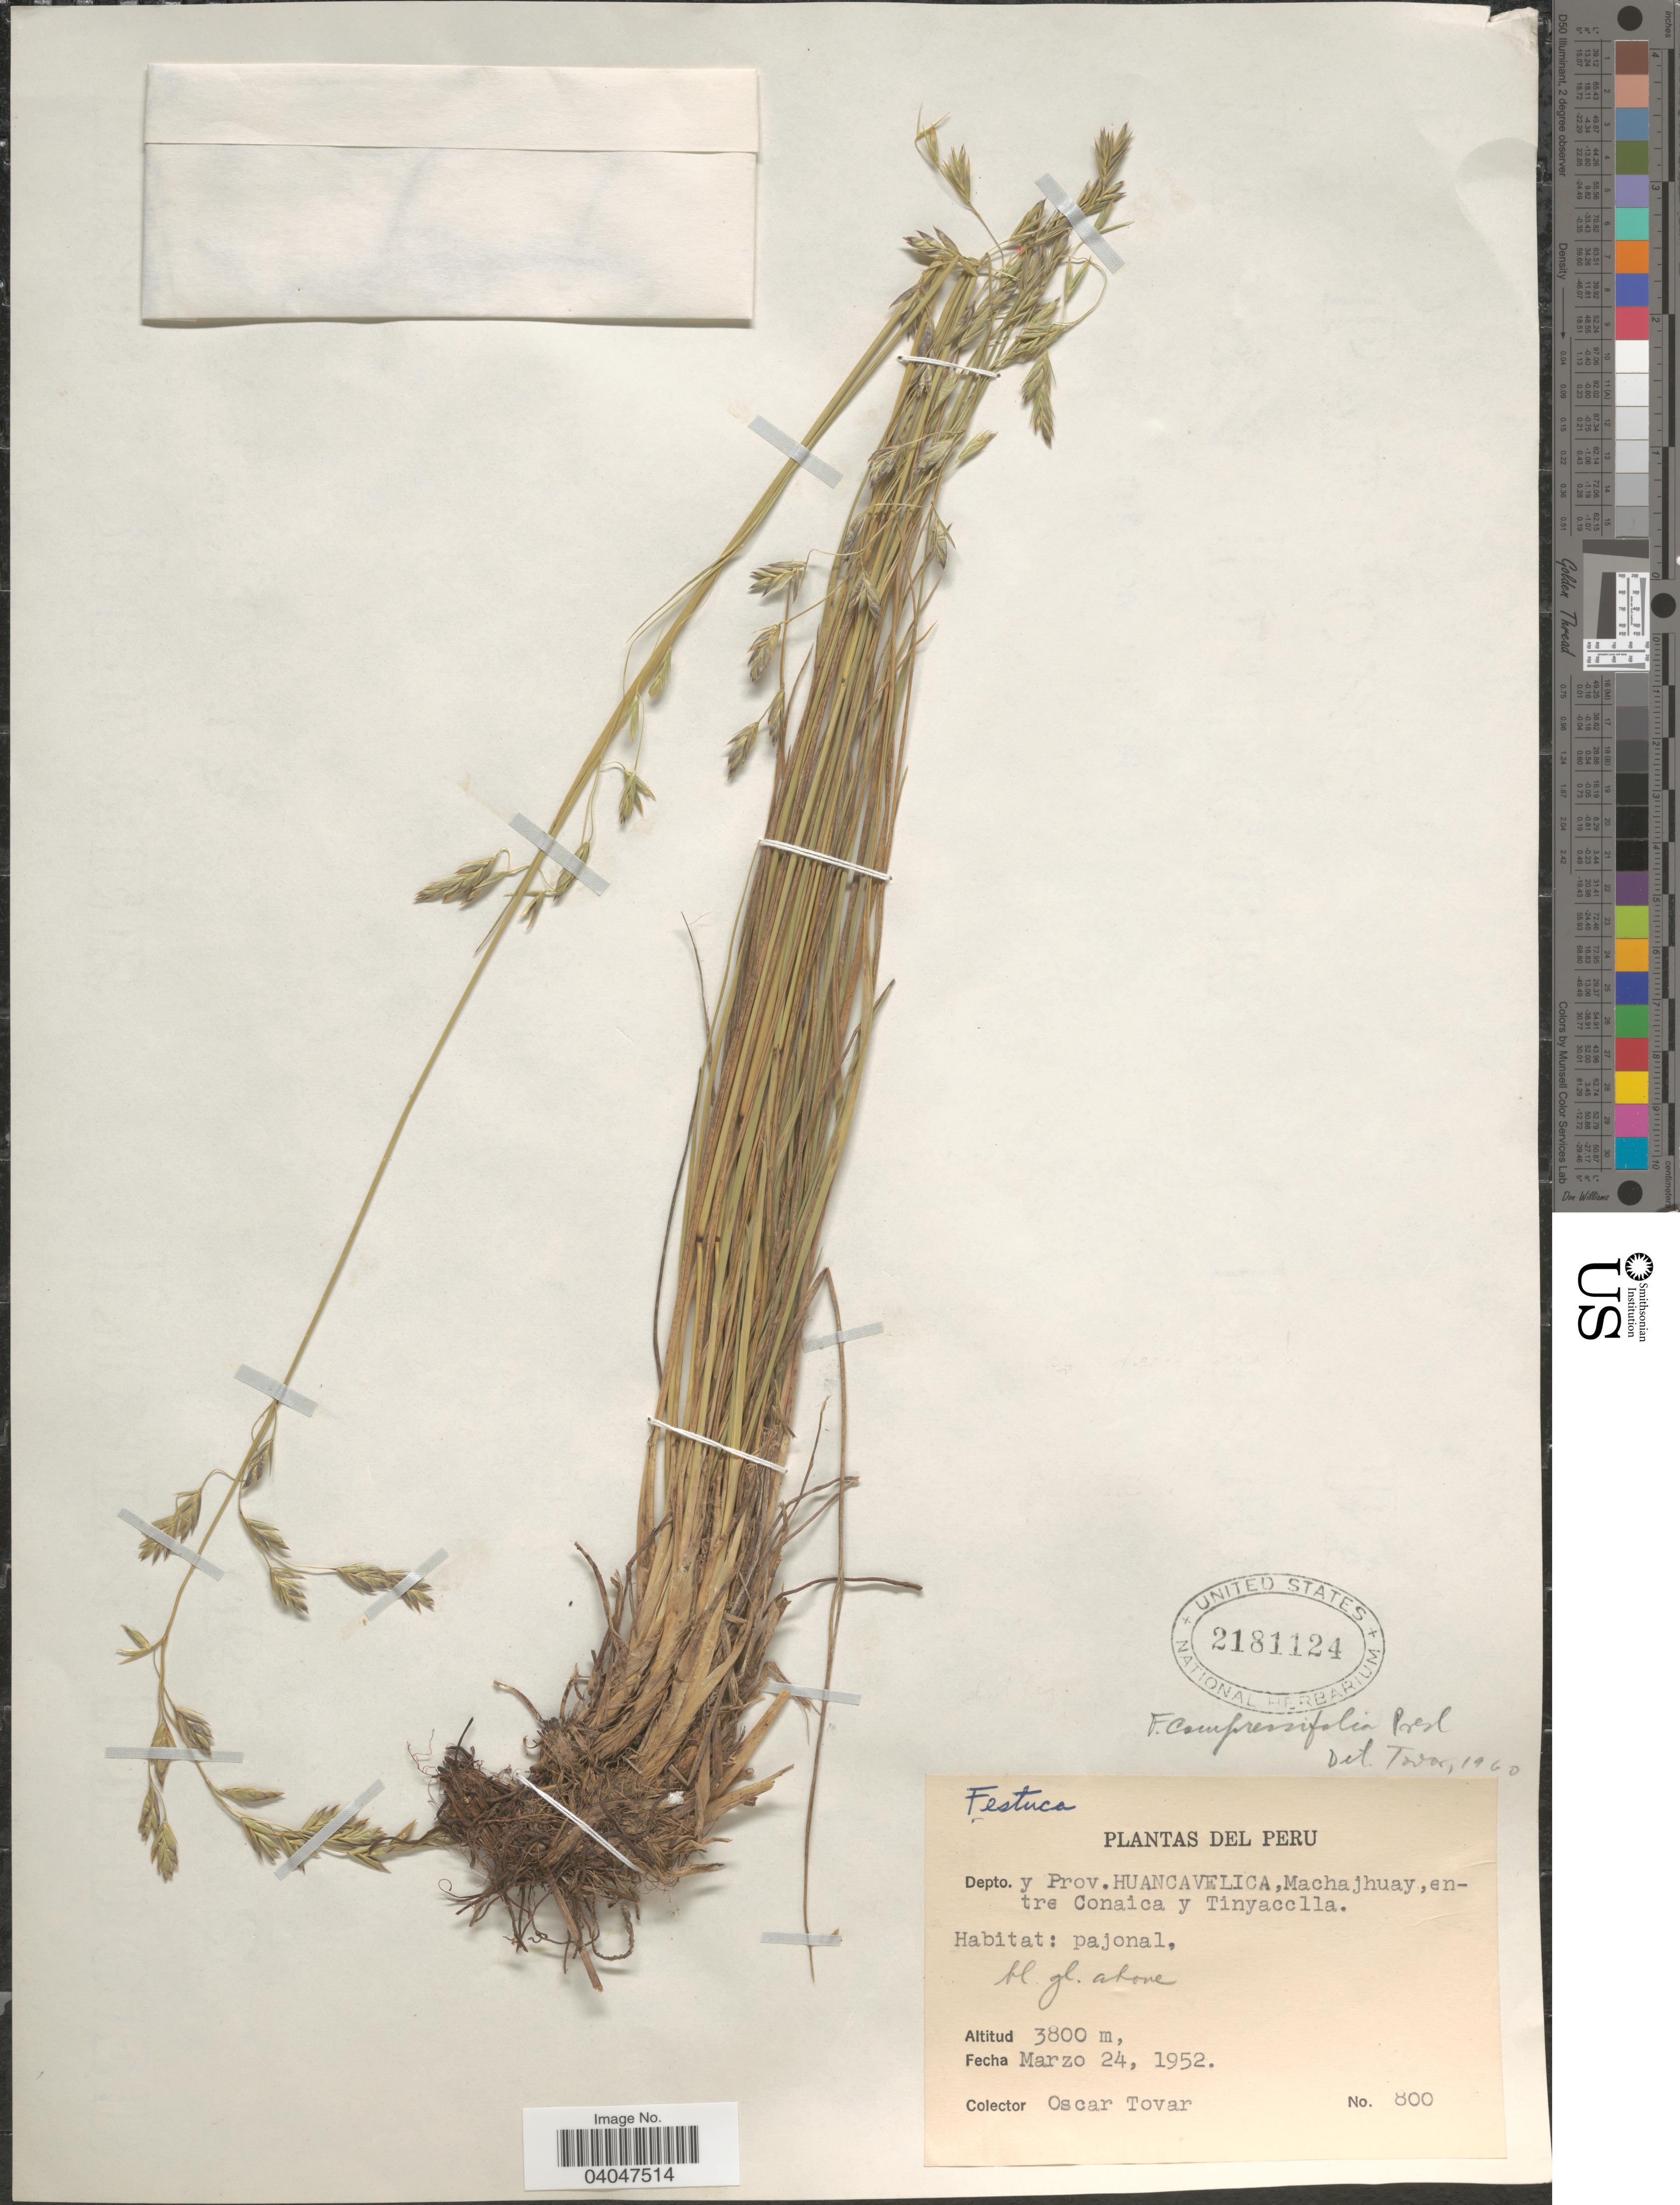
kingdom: Plantae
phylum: Tracheophyta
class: Liliopsida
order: Poales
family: Poaceae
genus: Festuca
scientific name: Festuca compressifolia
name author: J. Presl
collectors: Ó. Tovar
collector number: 800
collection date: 1952-03-24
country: Peru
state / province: Huancavelica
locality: Depto. y Prov. Huancavelica, Machajhuay, entre Conaica y Tinyacclla.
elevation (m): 3800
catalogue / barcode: US 2181124